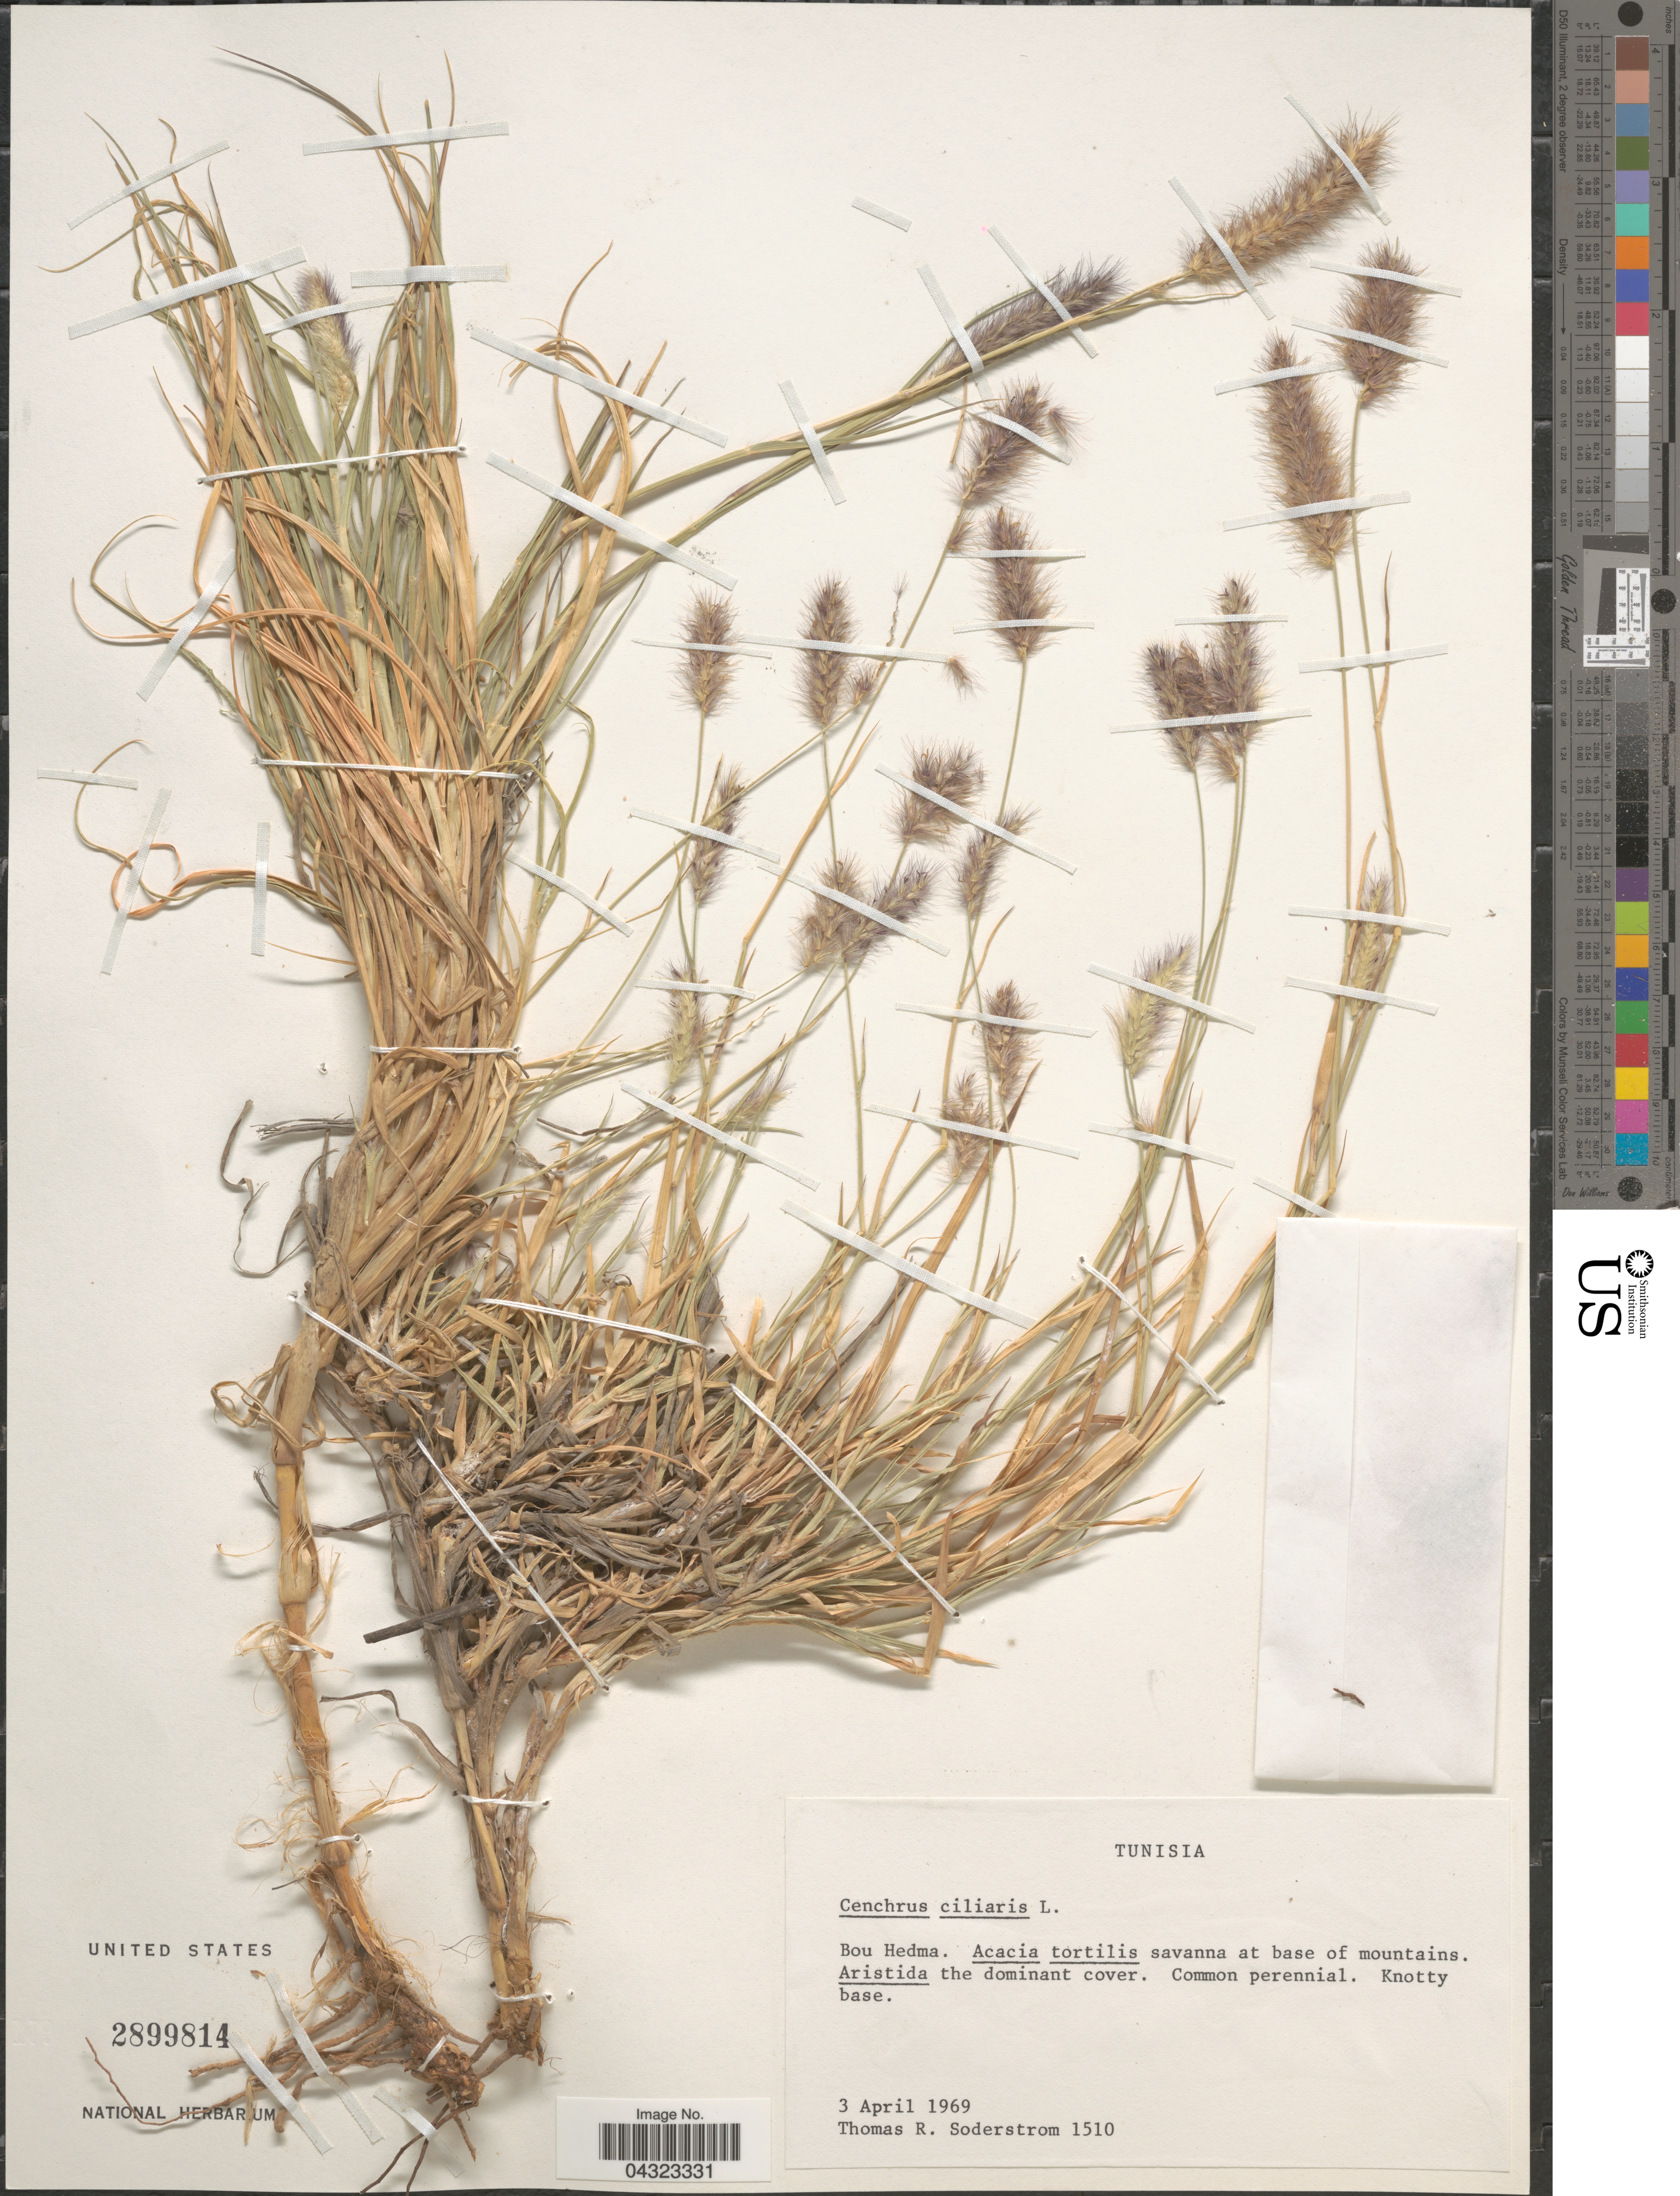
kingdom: Plantae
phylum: Tracheophyta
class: Liliopsida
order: Poales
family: Poaceae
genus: Cenchrus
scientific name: Cenchrus ciliaris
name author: L.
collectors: T. R. Soderstrom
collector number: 1510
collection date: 1969-04-03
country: Tunisia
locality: Bou Hedma.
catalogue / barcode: US 2899814